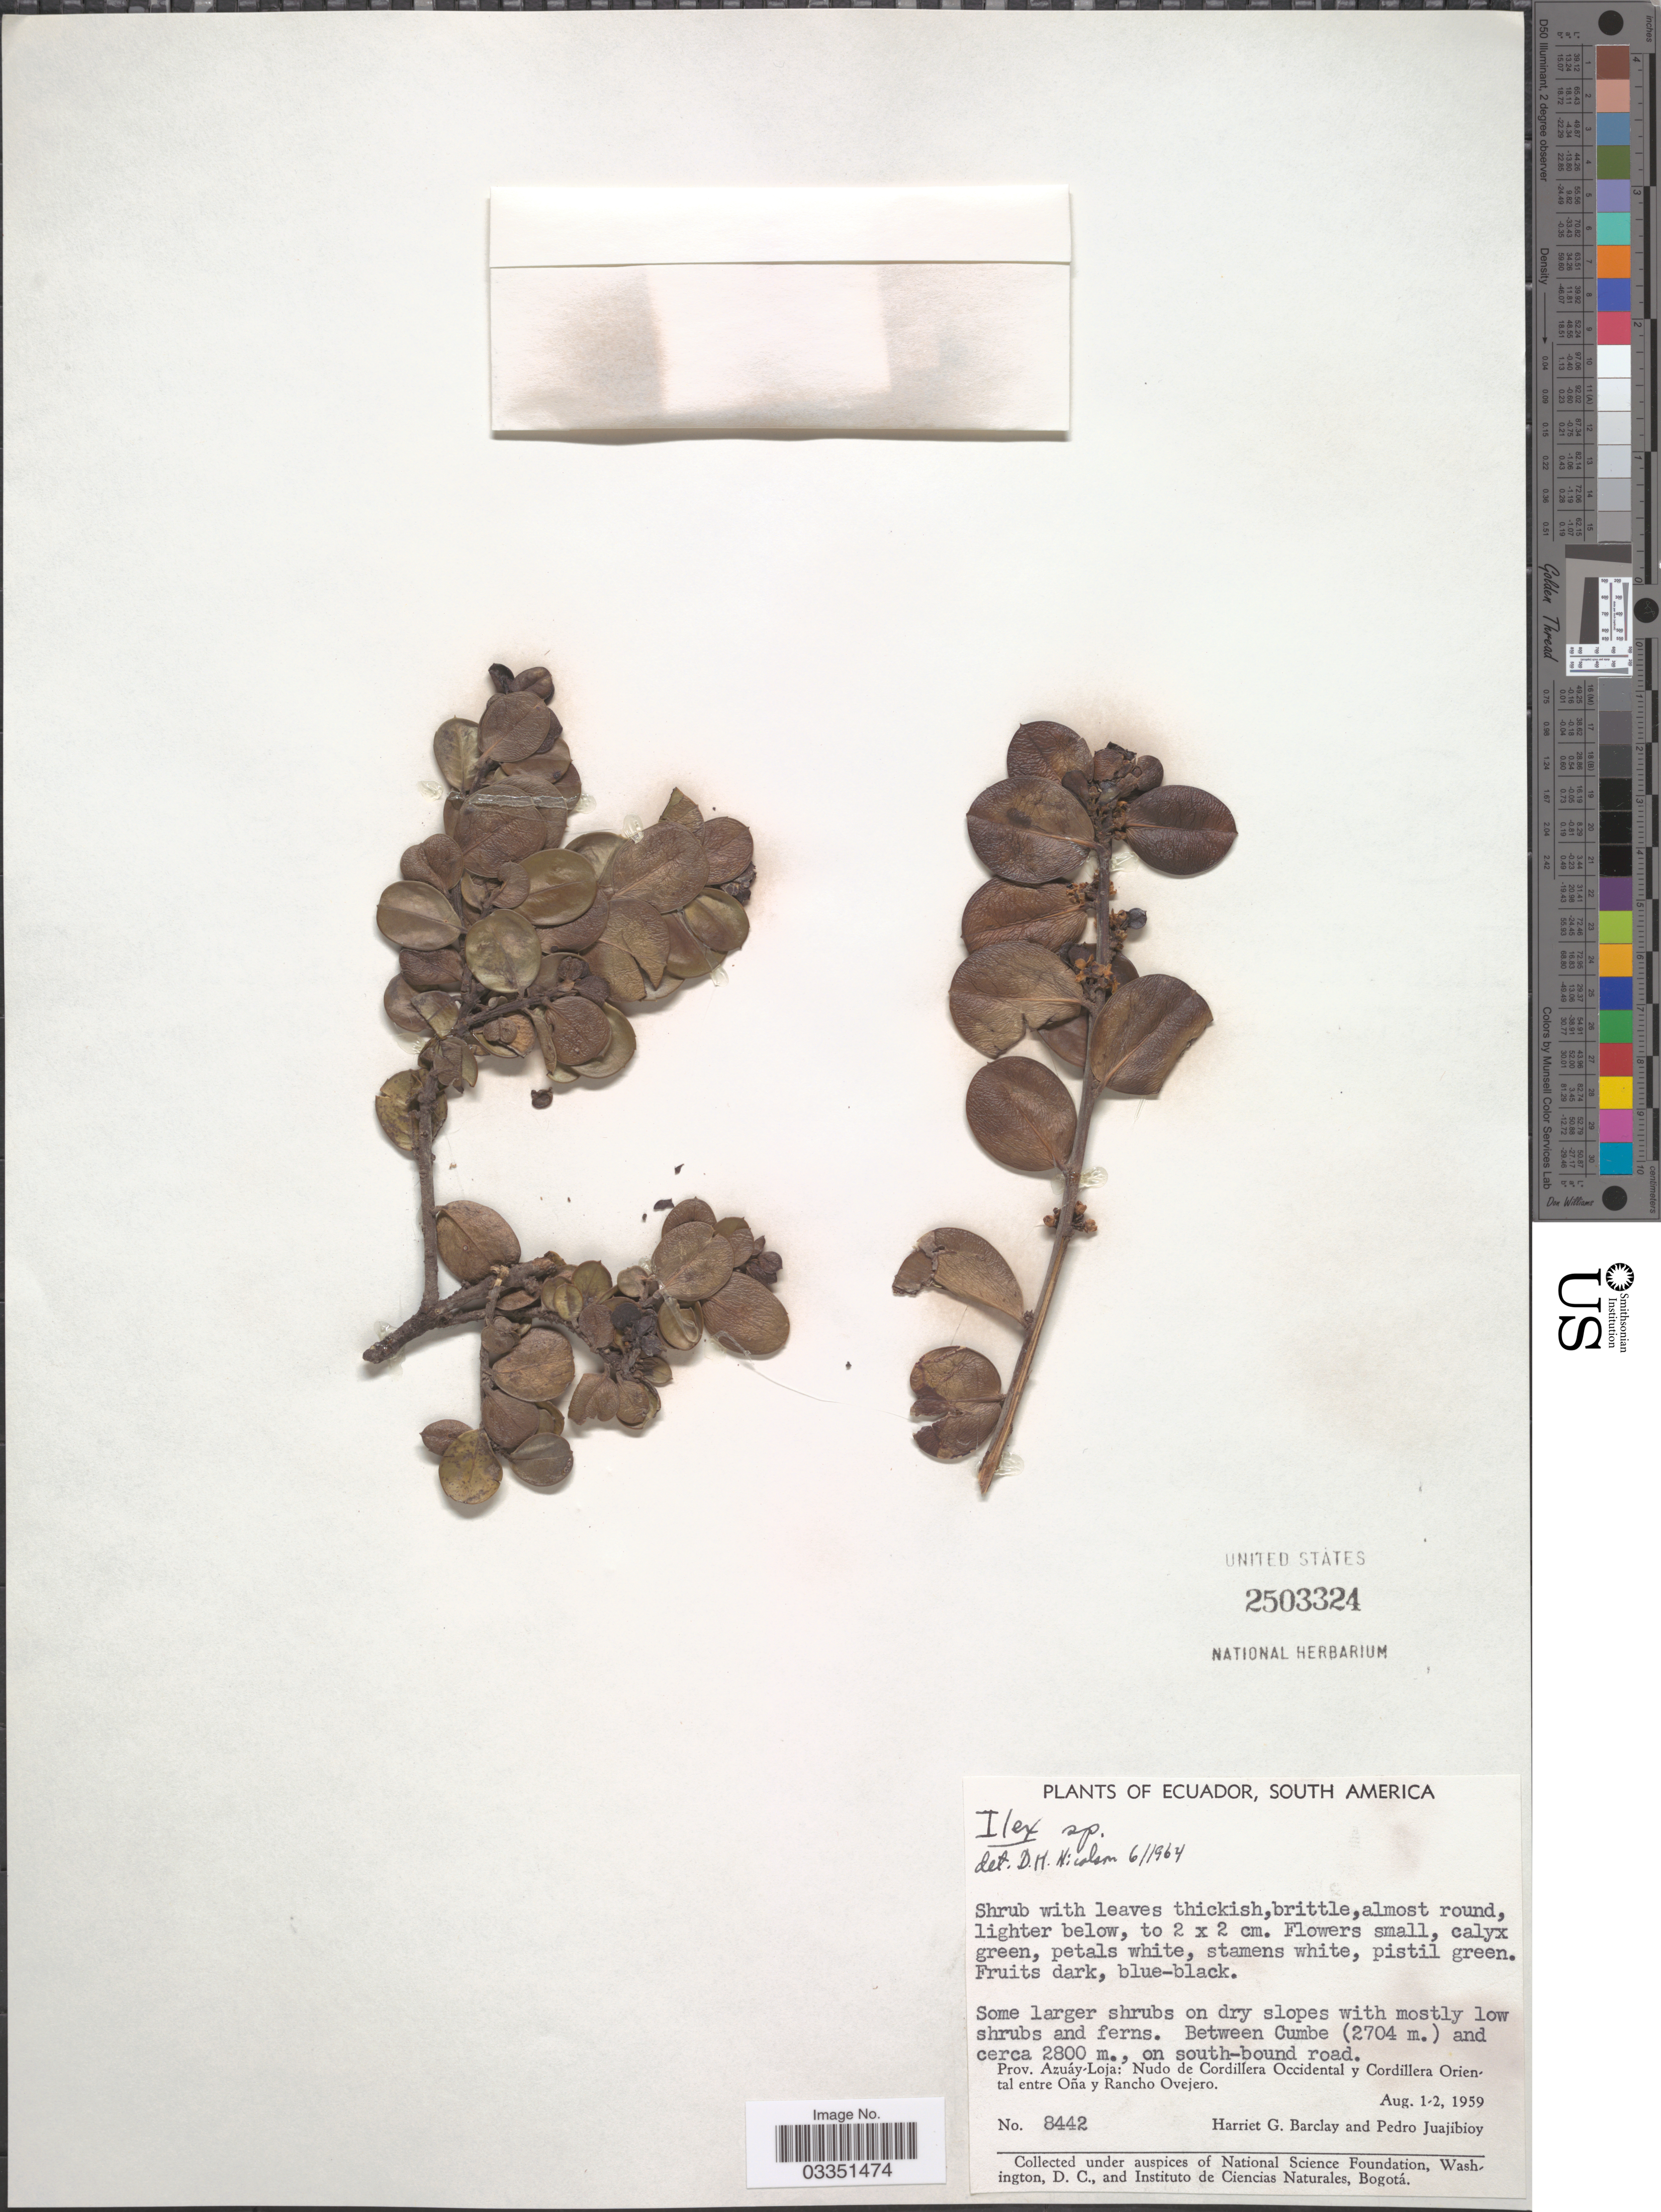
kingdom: Plantae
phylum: Tracheophyta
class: Magnoliopsida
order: Aquifoliales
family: Aquifoliaceae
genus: Ilex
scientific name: Ilex sp.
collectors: H. G. Barclay & P. Juajibioy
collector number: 8442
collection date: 1959-08-01/1959-08-02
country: Ecuador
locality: Between Cumbe (2704 m.) and cerca 2800 m., on south-bound road. Prov. Azuáy-Loja: Nudo de Cordillera Occidental y Cordillera Oriental entre Oña y Rancho Ovejero.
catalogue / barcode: US 2503324